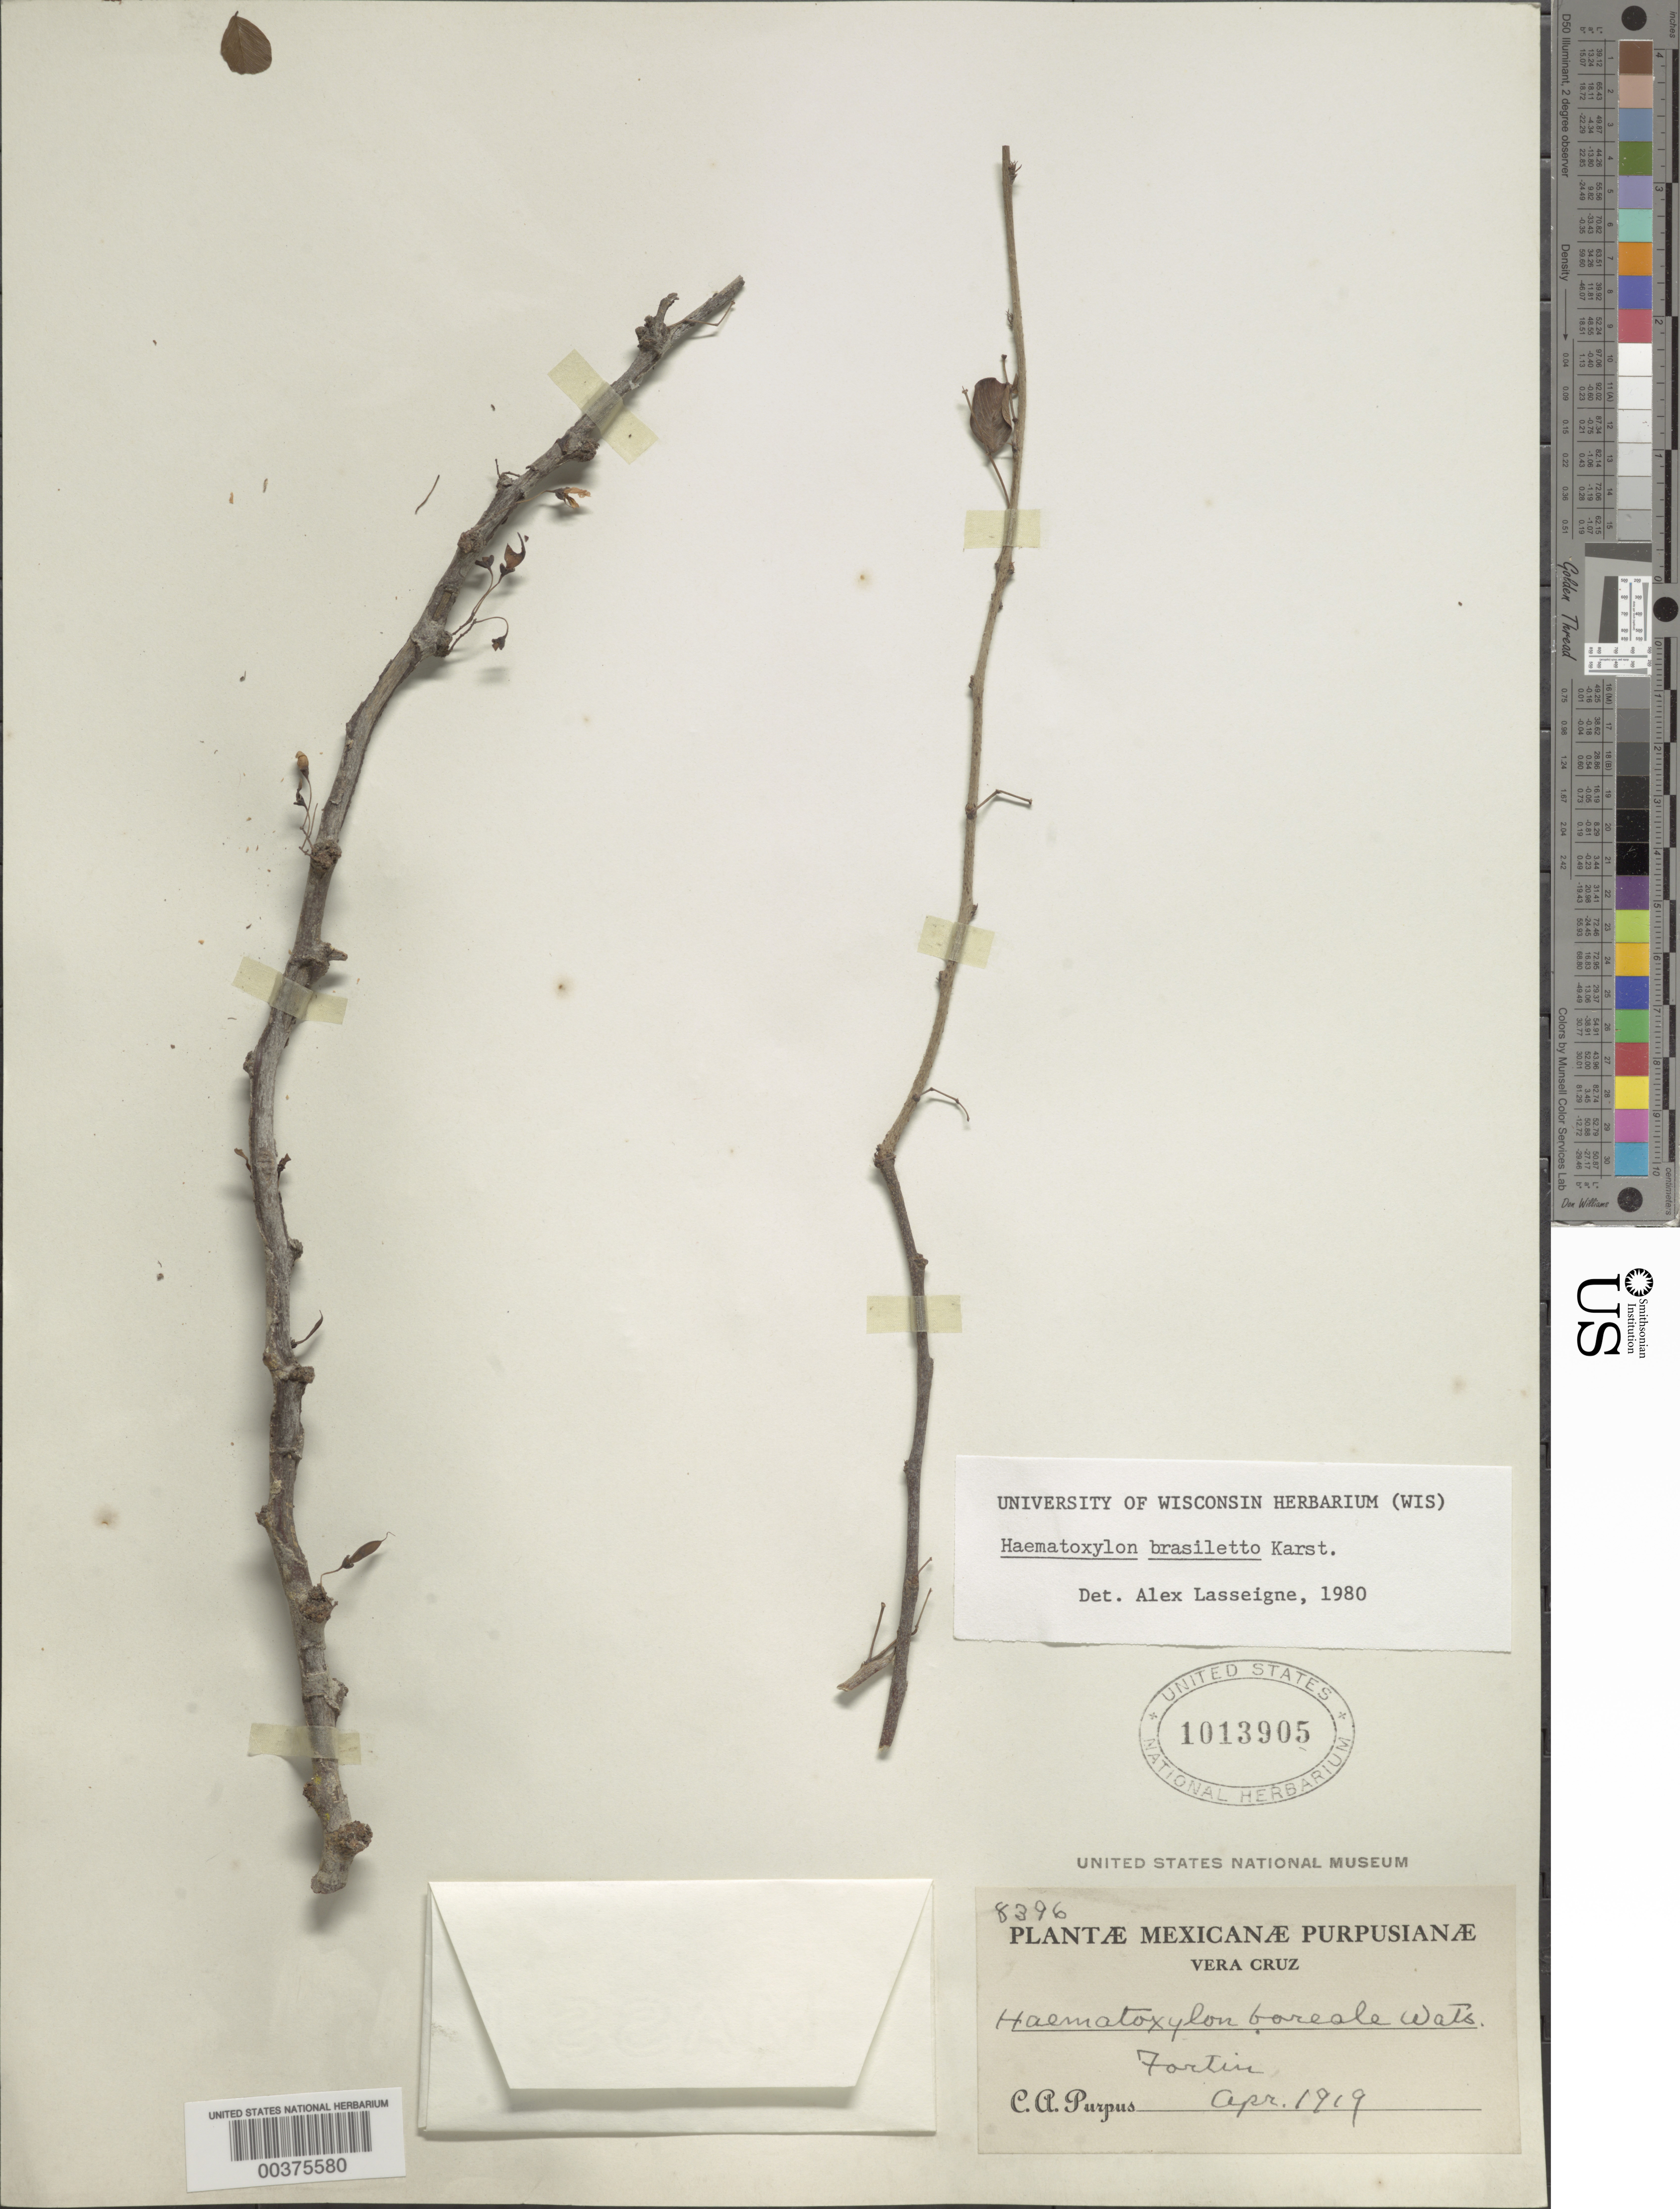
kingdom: Plantae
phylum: Tracheophyta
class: Magnoliopsida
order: Fabales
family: Fabaceae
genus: Haematoxylum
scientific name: Haematoxylum brasiletto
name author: H. Karst.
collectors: C. A. Purpus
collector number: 8396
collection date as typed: Apr 1919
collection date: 1919-04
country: Mexico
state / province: Veracruz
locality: Fortin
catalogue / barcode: US 1013905